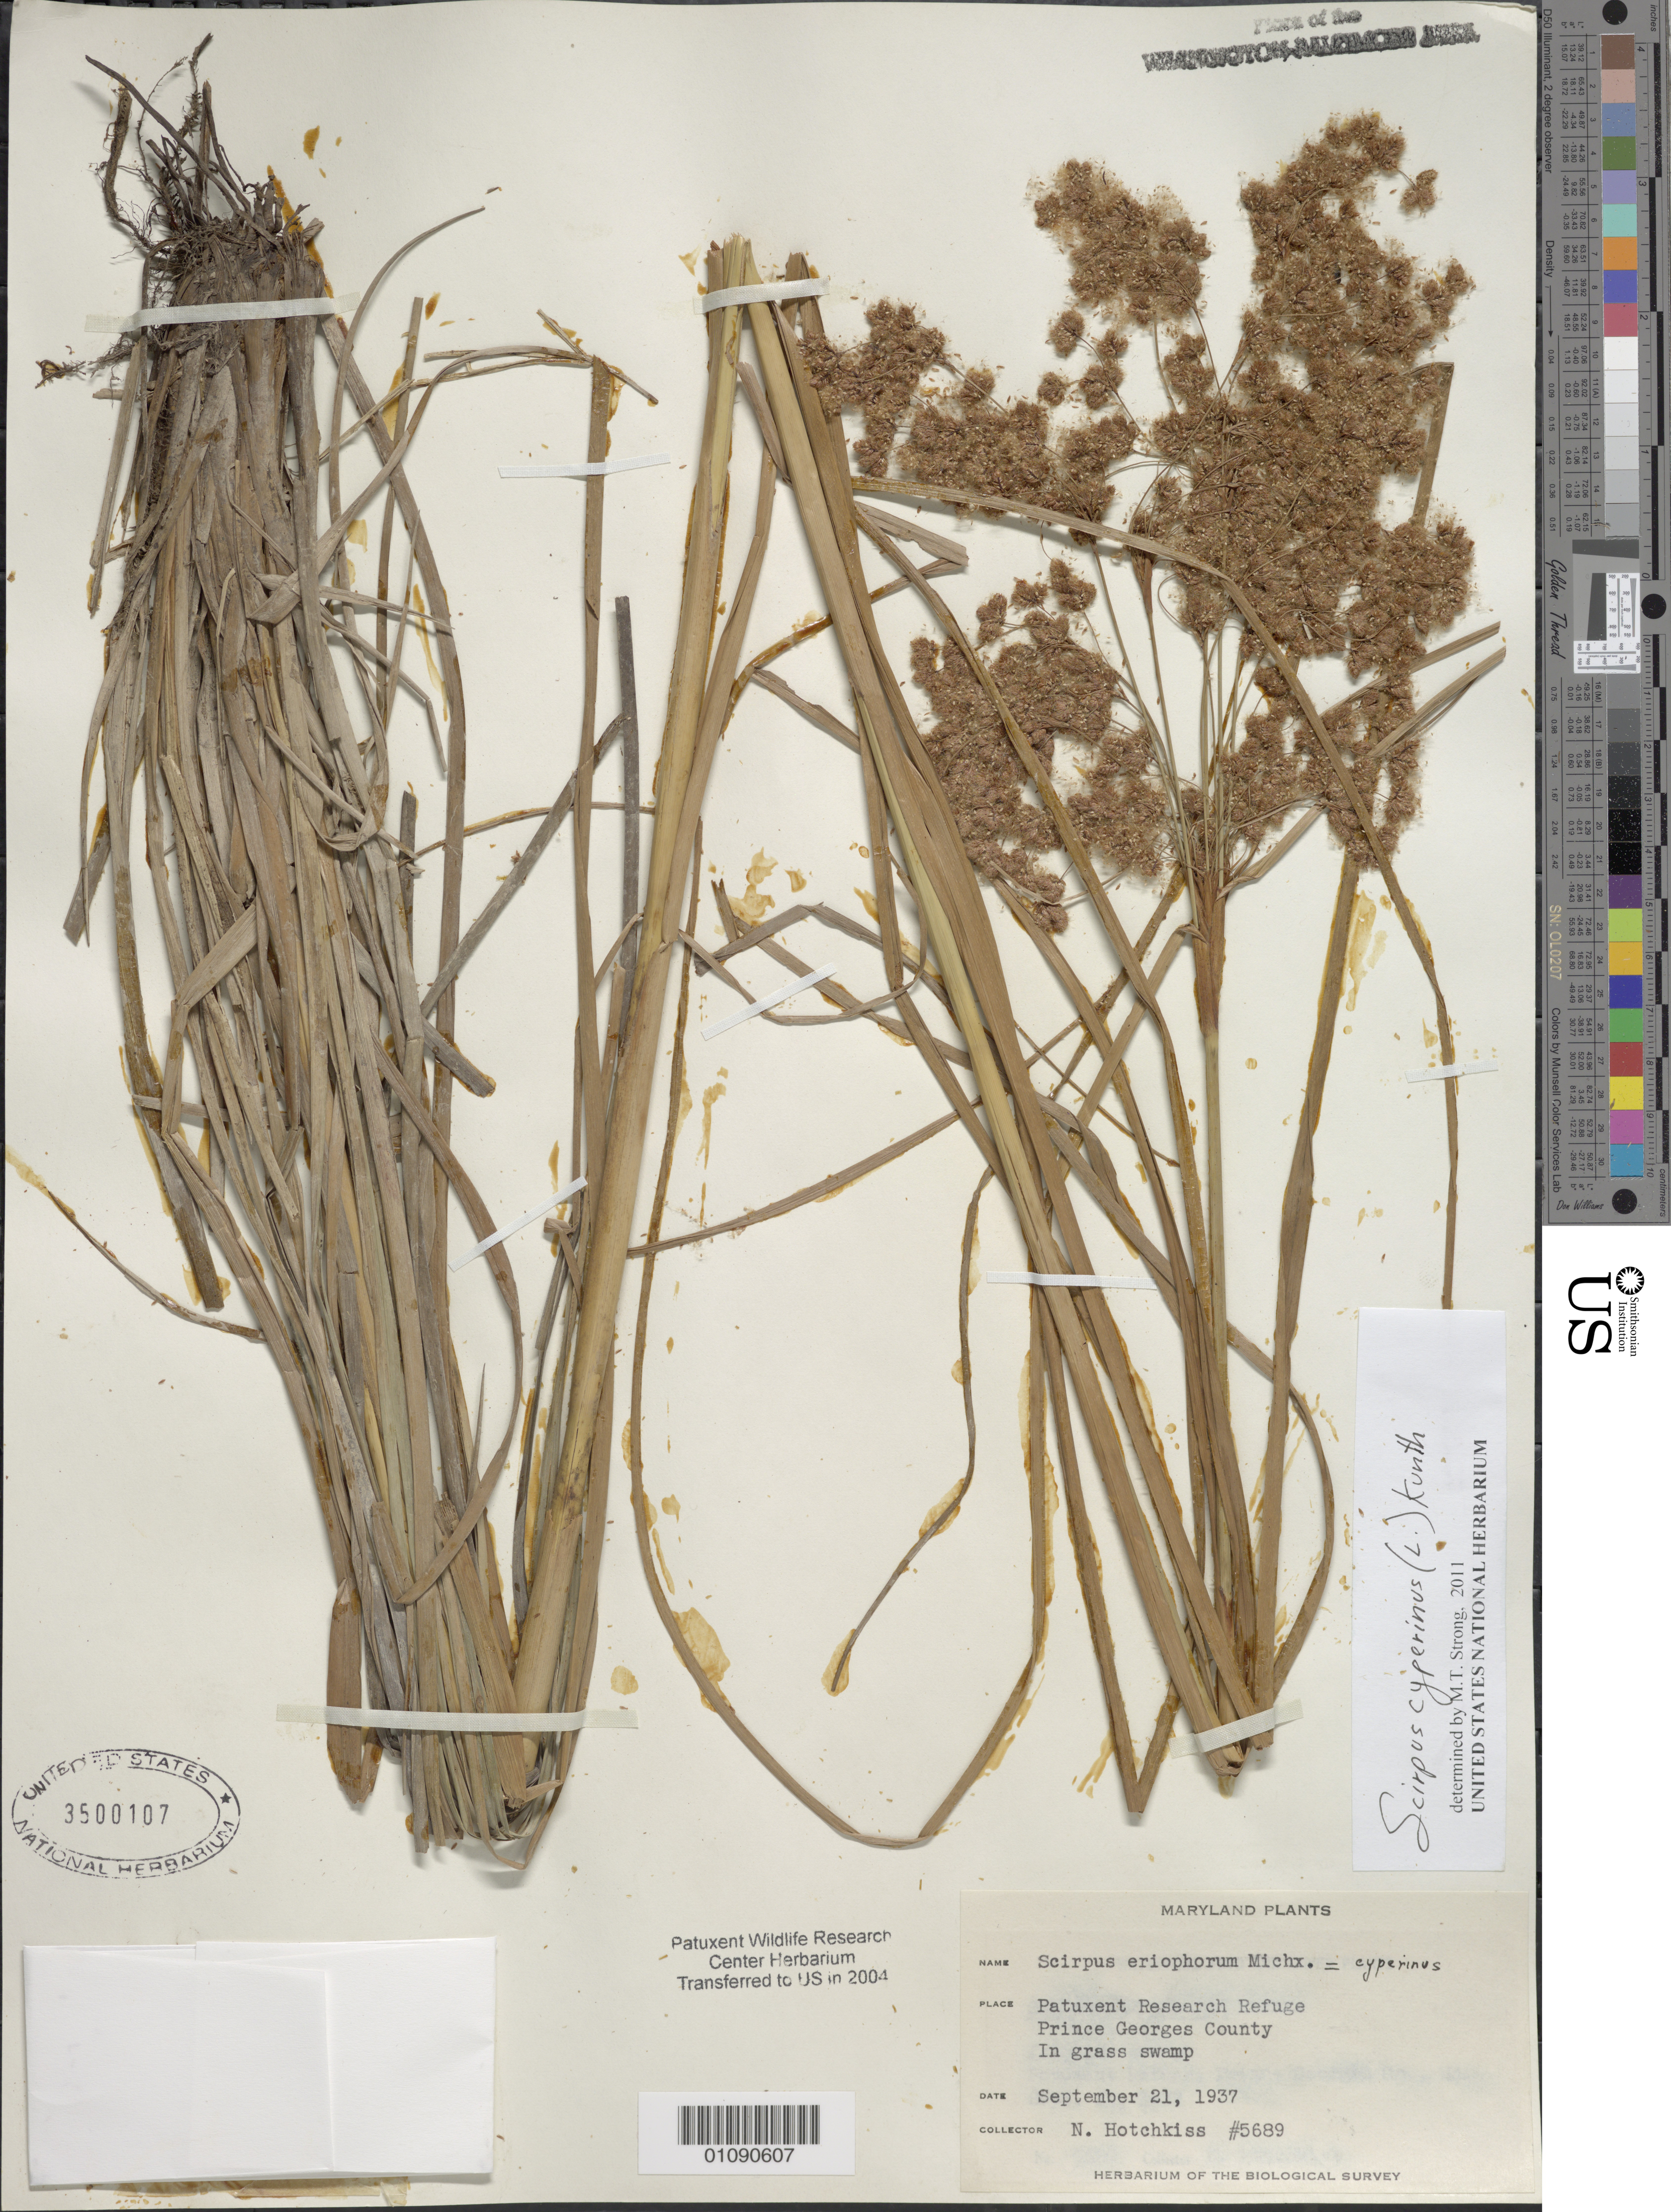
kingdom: Plantae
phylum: Tracheophyta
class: Liliopsida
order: Poales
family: Cyperaceae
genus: Scirpus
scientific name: Scirpus cyperinus (L.) Kunth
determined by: Strong, M. T., (US), Smithsonian Institution - National Museum of Natural History (UNITED STATES)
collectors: N. Hotchkiss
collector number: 5689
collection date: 1937-09-21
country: United States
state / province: Maryland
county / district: Prince George's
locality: Patuxent Wildlife Refuge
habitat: In grass swamp.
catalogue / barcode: US 3500107